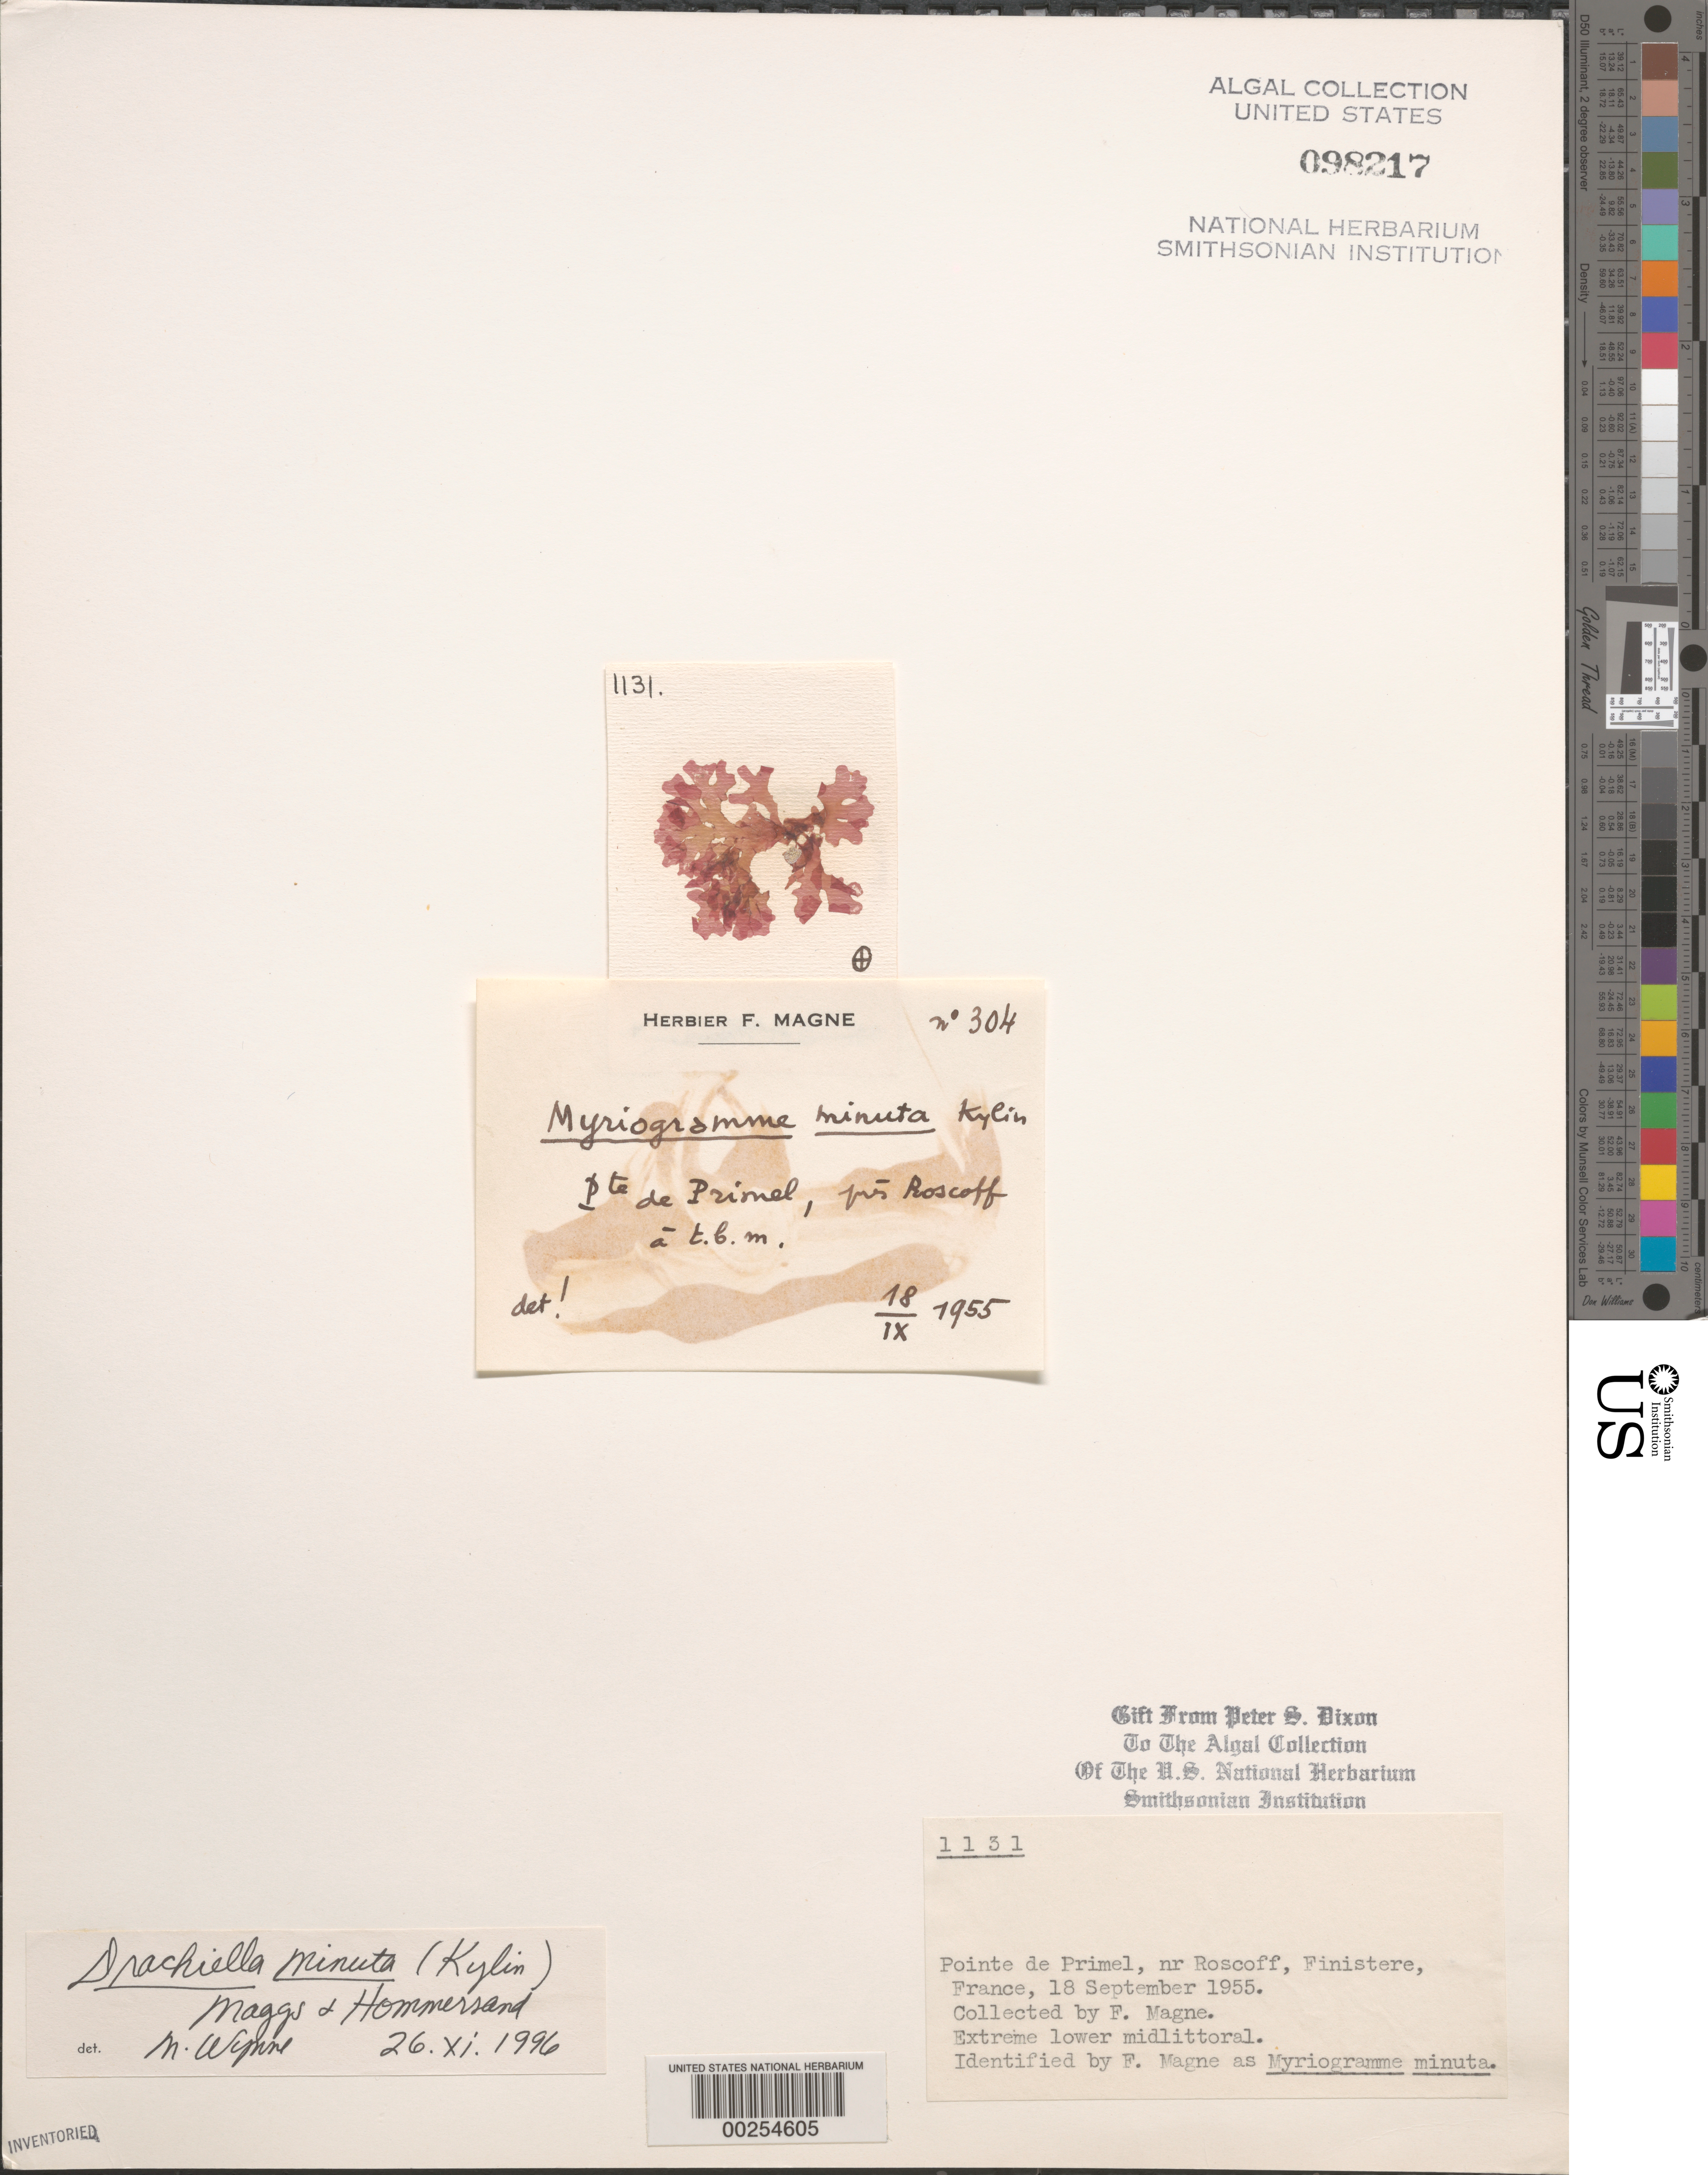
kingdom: Plantae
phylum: Rhodophyta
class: Florideophyceae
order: Ceramiales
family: Delesseriaceae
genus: Myriogramme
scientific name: Myriogramme minuta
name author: Kylin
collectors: F. Magne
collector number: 304 & PSD 1131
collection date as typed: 18 Sep 1955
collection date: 1955-09-18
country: France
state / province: Bretagne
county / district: Finistère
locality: Pointe de Primel, near Roscoff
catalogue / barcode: US 98217